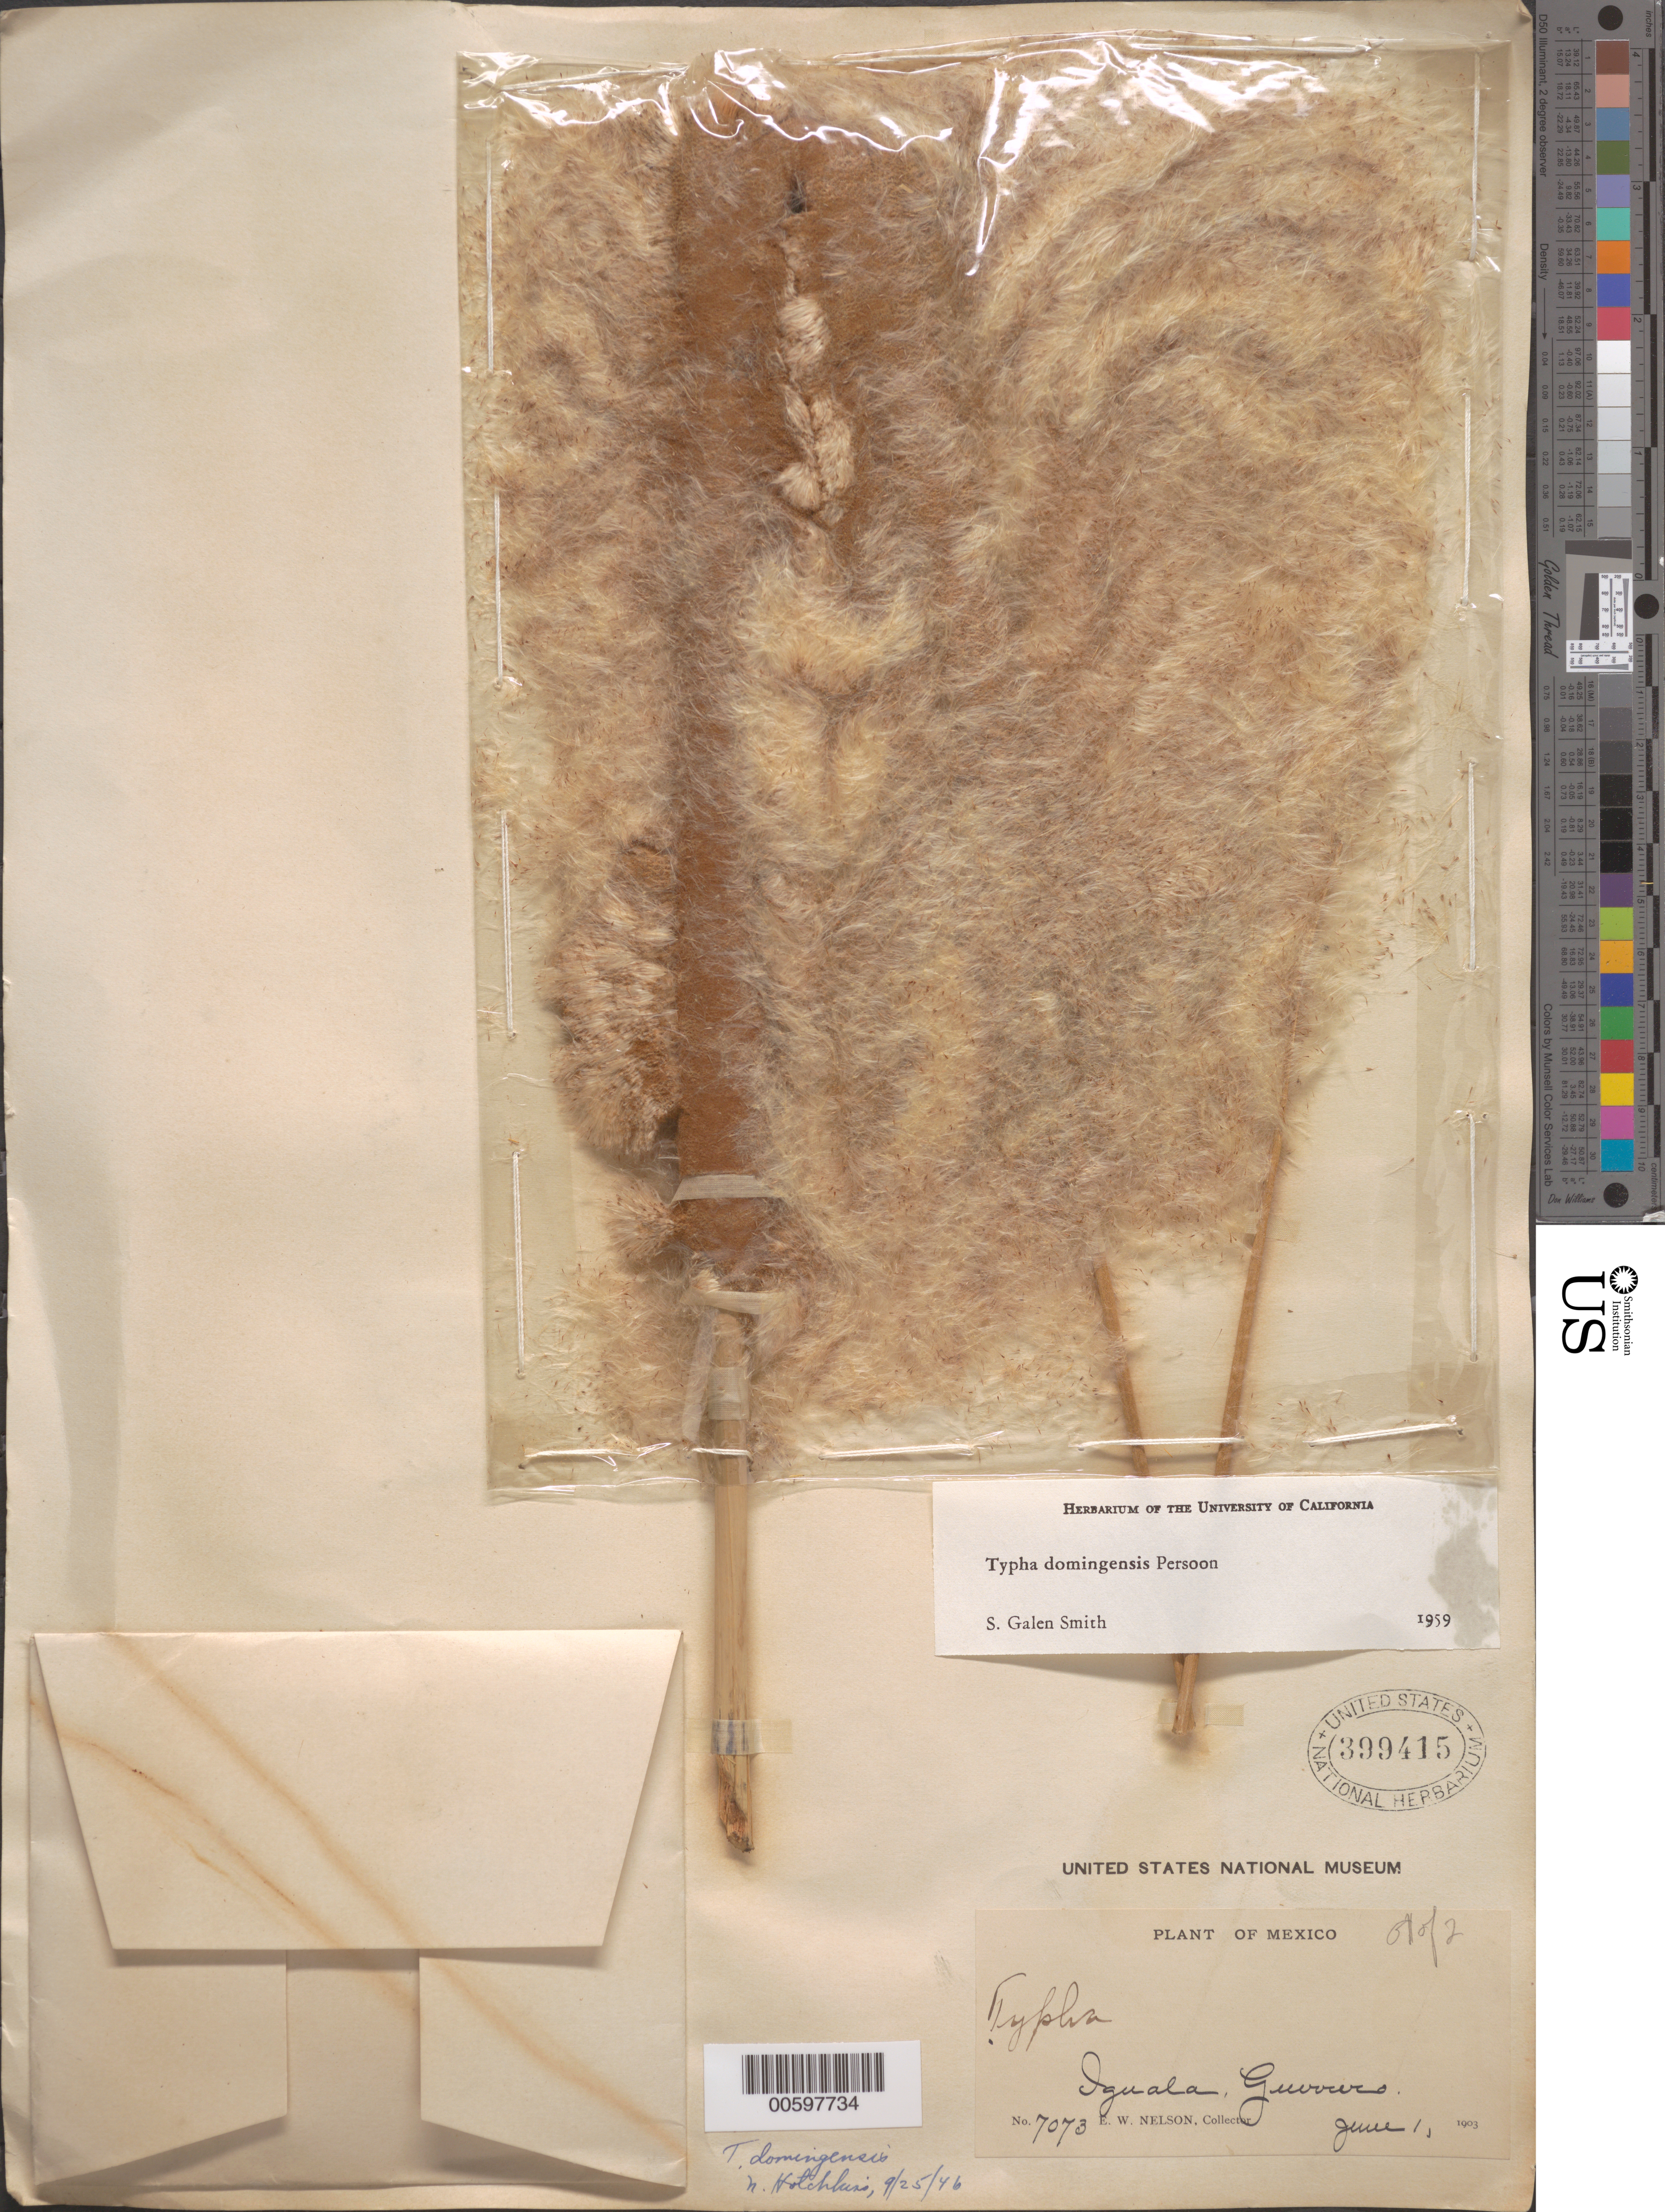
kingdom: Plantae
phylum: Tracheophyta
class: Liliopsida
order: Poales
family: Typhaceae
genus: Typha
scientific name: Typha domingensis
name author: Pers.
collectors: E. W. Nelson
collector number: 7073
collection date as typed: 01 Jun 1903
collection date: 1903-06-01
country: Mexico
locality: Iguala, Guerrero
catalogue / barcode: US 399415